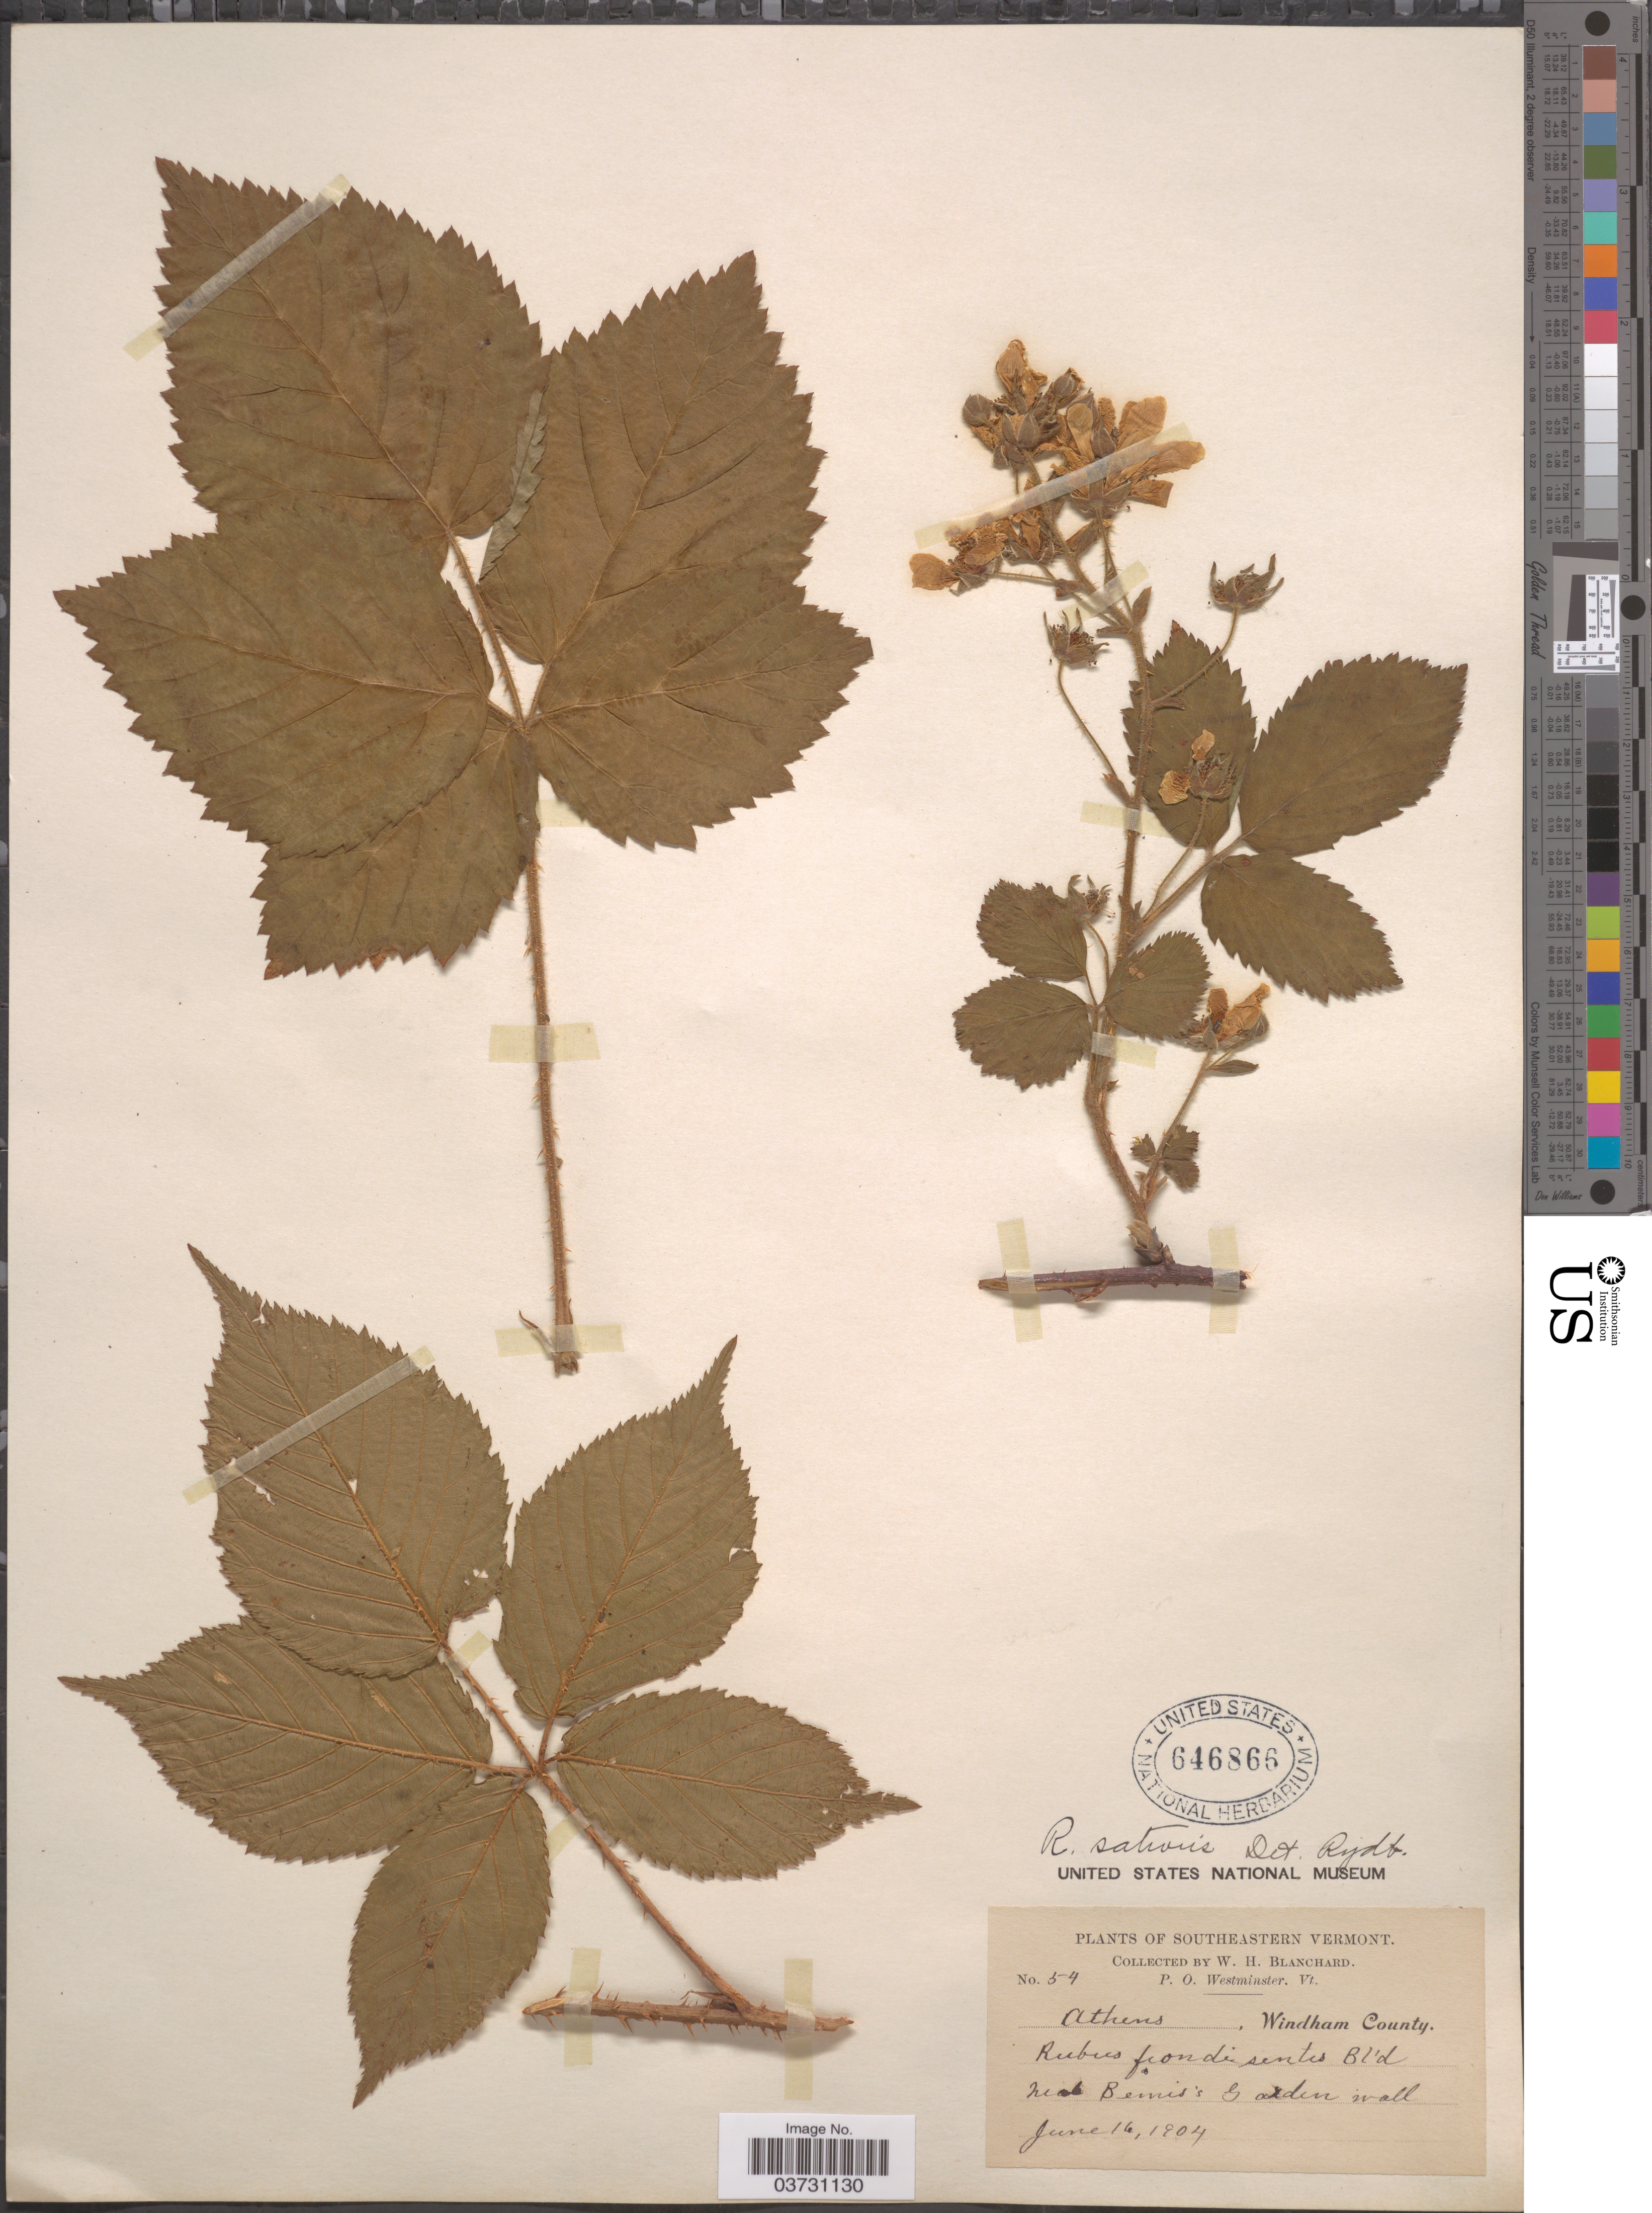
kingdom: Plantae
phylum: Tracheophyta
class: Magnoliopsida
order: Rosales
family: Rosaceae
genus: Rubus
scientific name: Rubus sativus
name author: (Bailey) Brainerd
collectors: W. H. Blanchard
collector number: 54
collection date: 1904-06-14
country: United States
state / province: Vermont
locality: Southeastern Vermont. Athens, Windham County. Near Bemis's Garden wall.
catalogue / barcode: US 646866